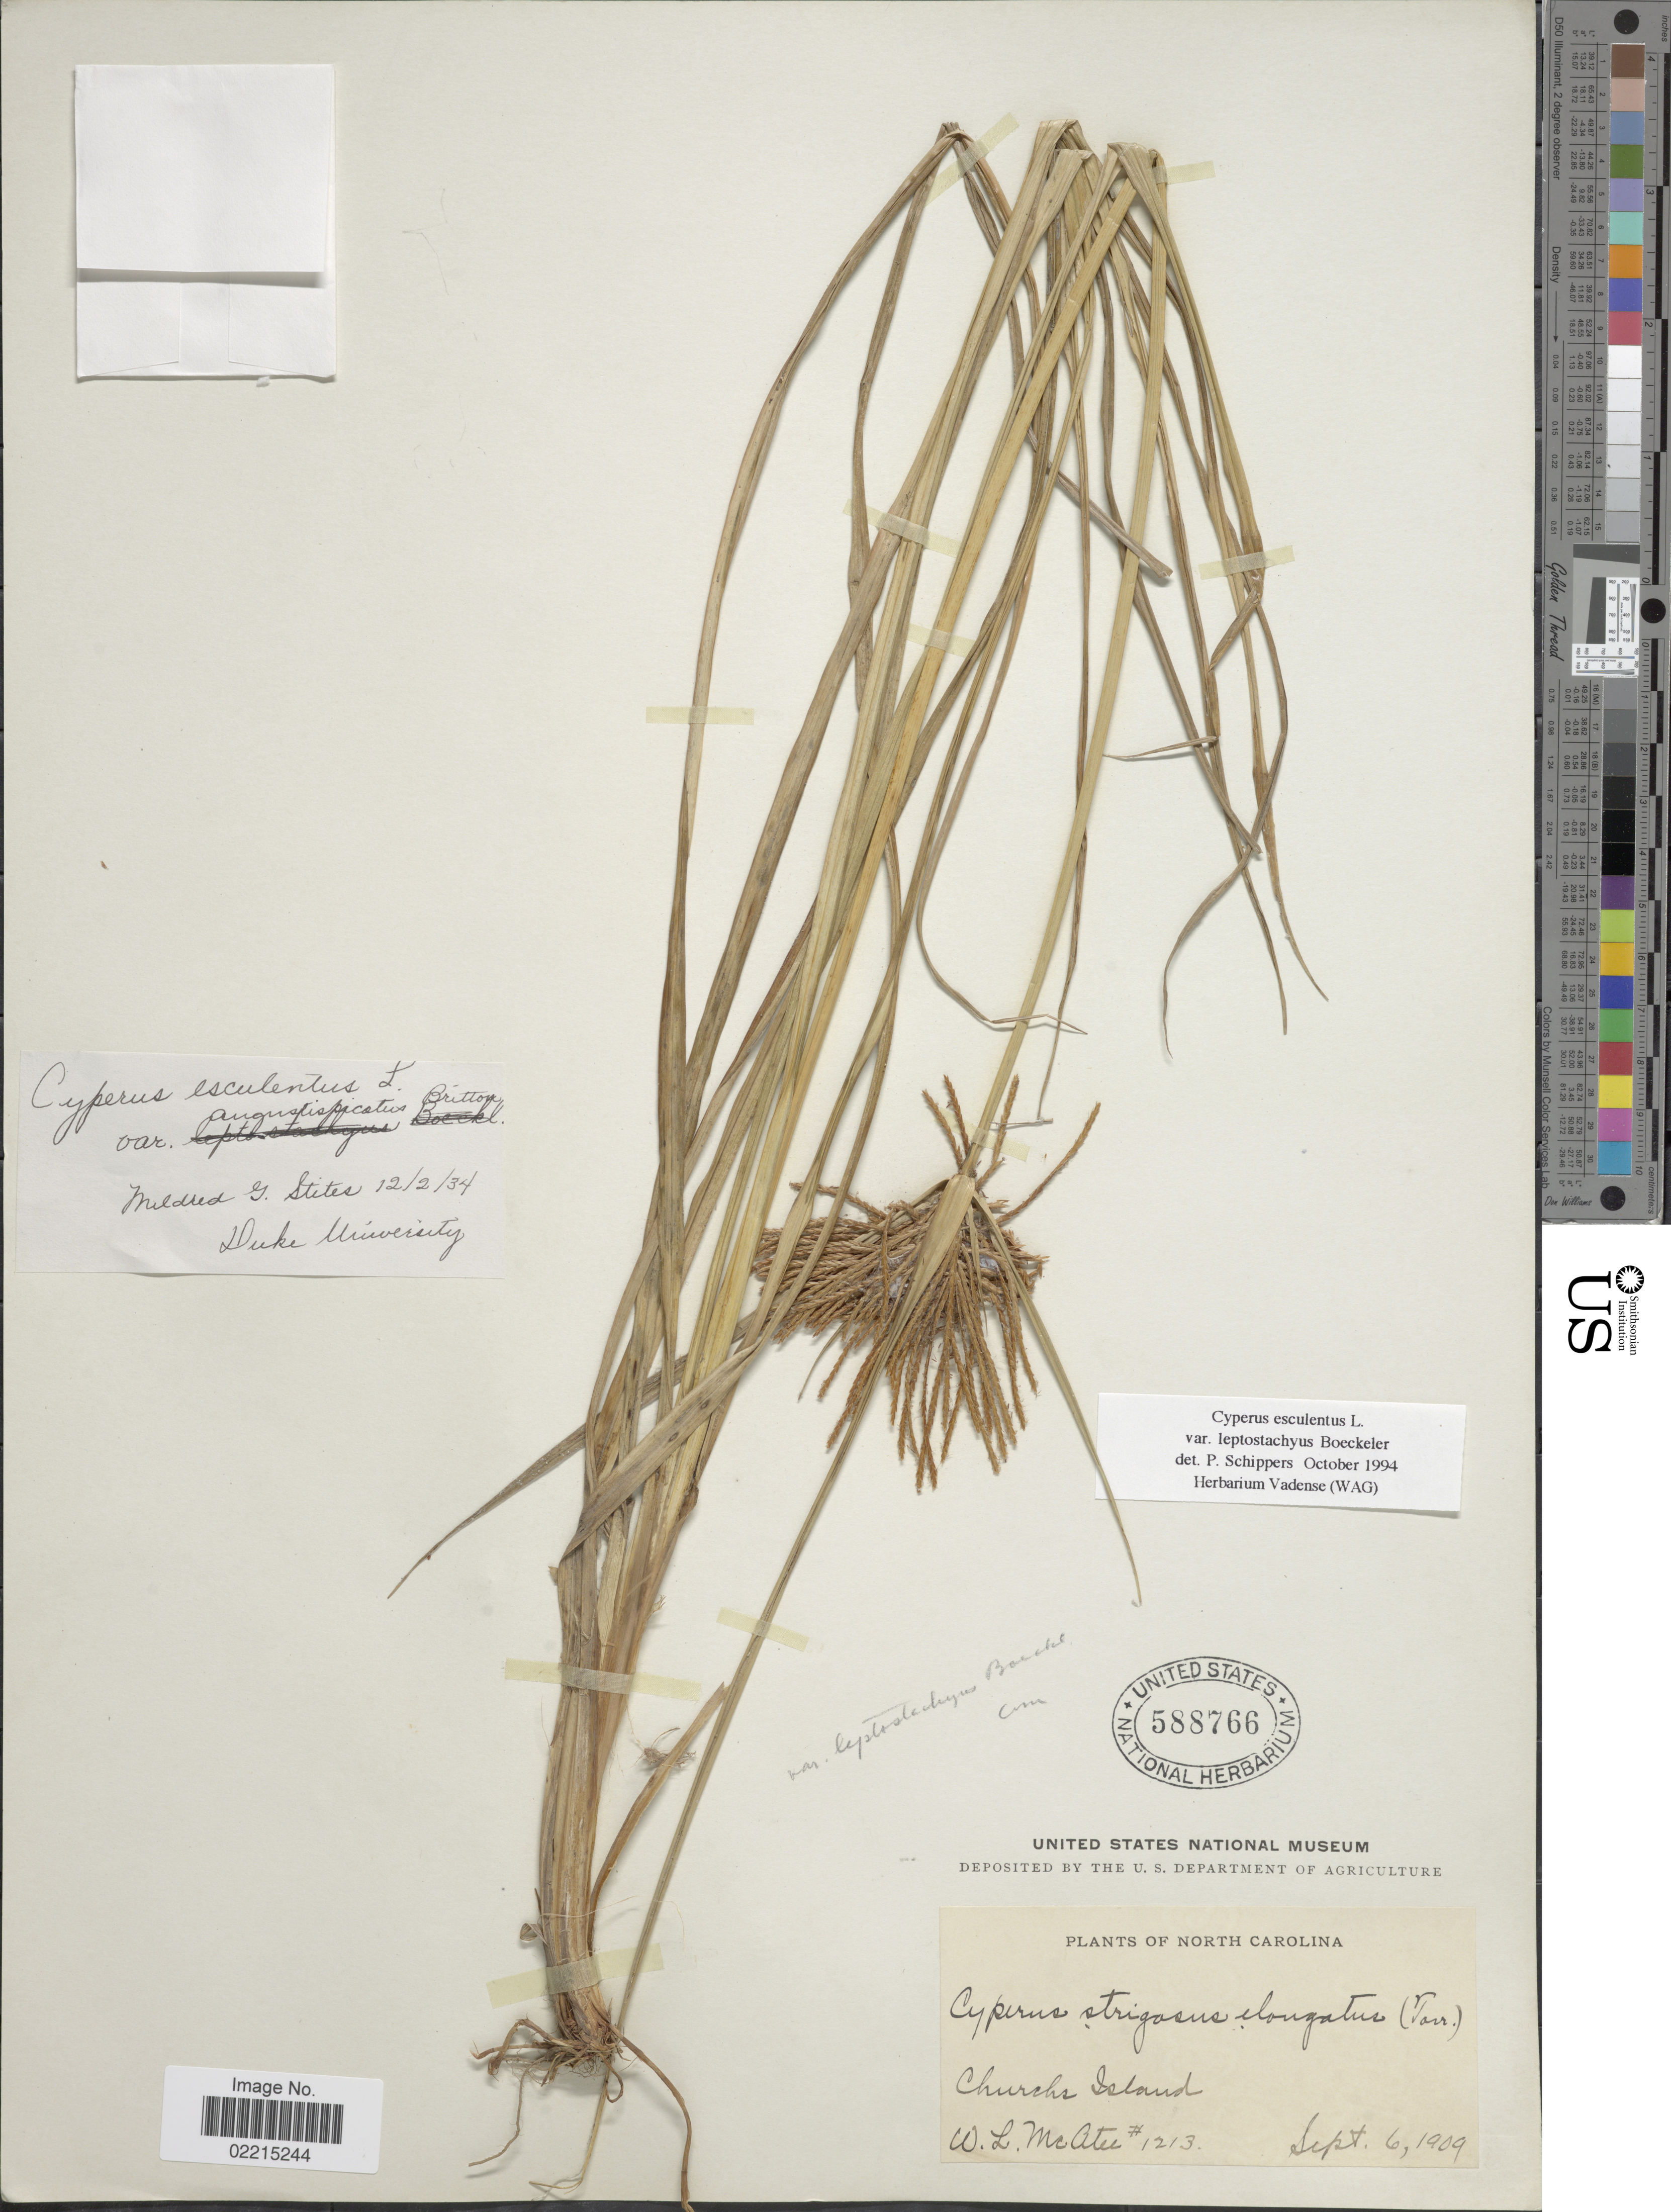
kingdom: Plantae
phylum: Tracheophyta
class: Liliopsida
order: Poales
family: Cyperaceae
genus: Cyperus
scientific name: Cyperus esculentus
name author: L.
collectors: W. McAtee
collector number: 1213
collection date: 1909-09-06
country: United States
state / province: North Carolina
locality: Churchs Island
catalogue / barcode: US 588766